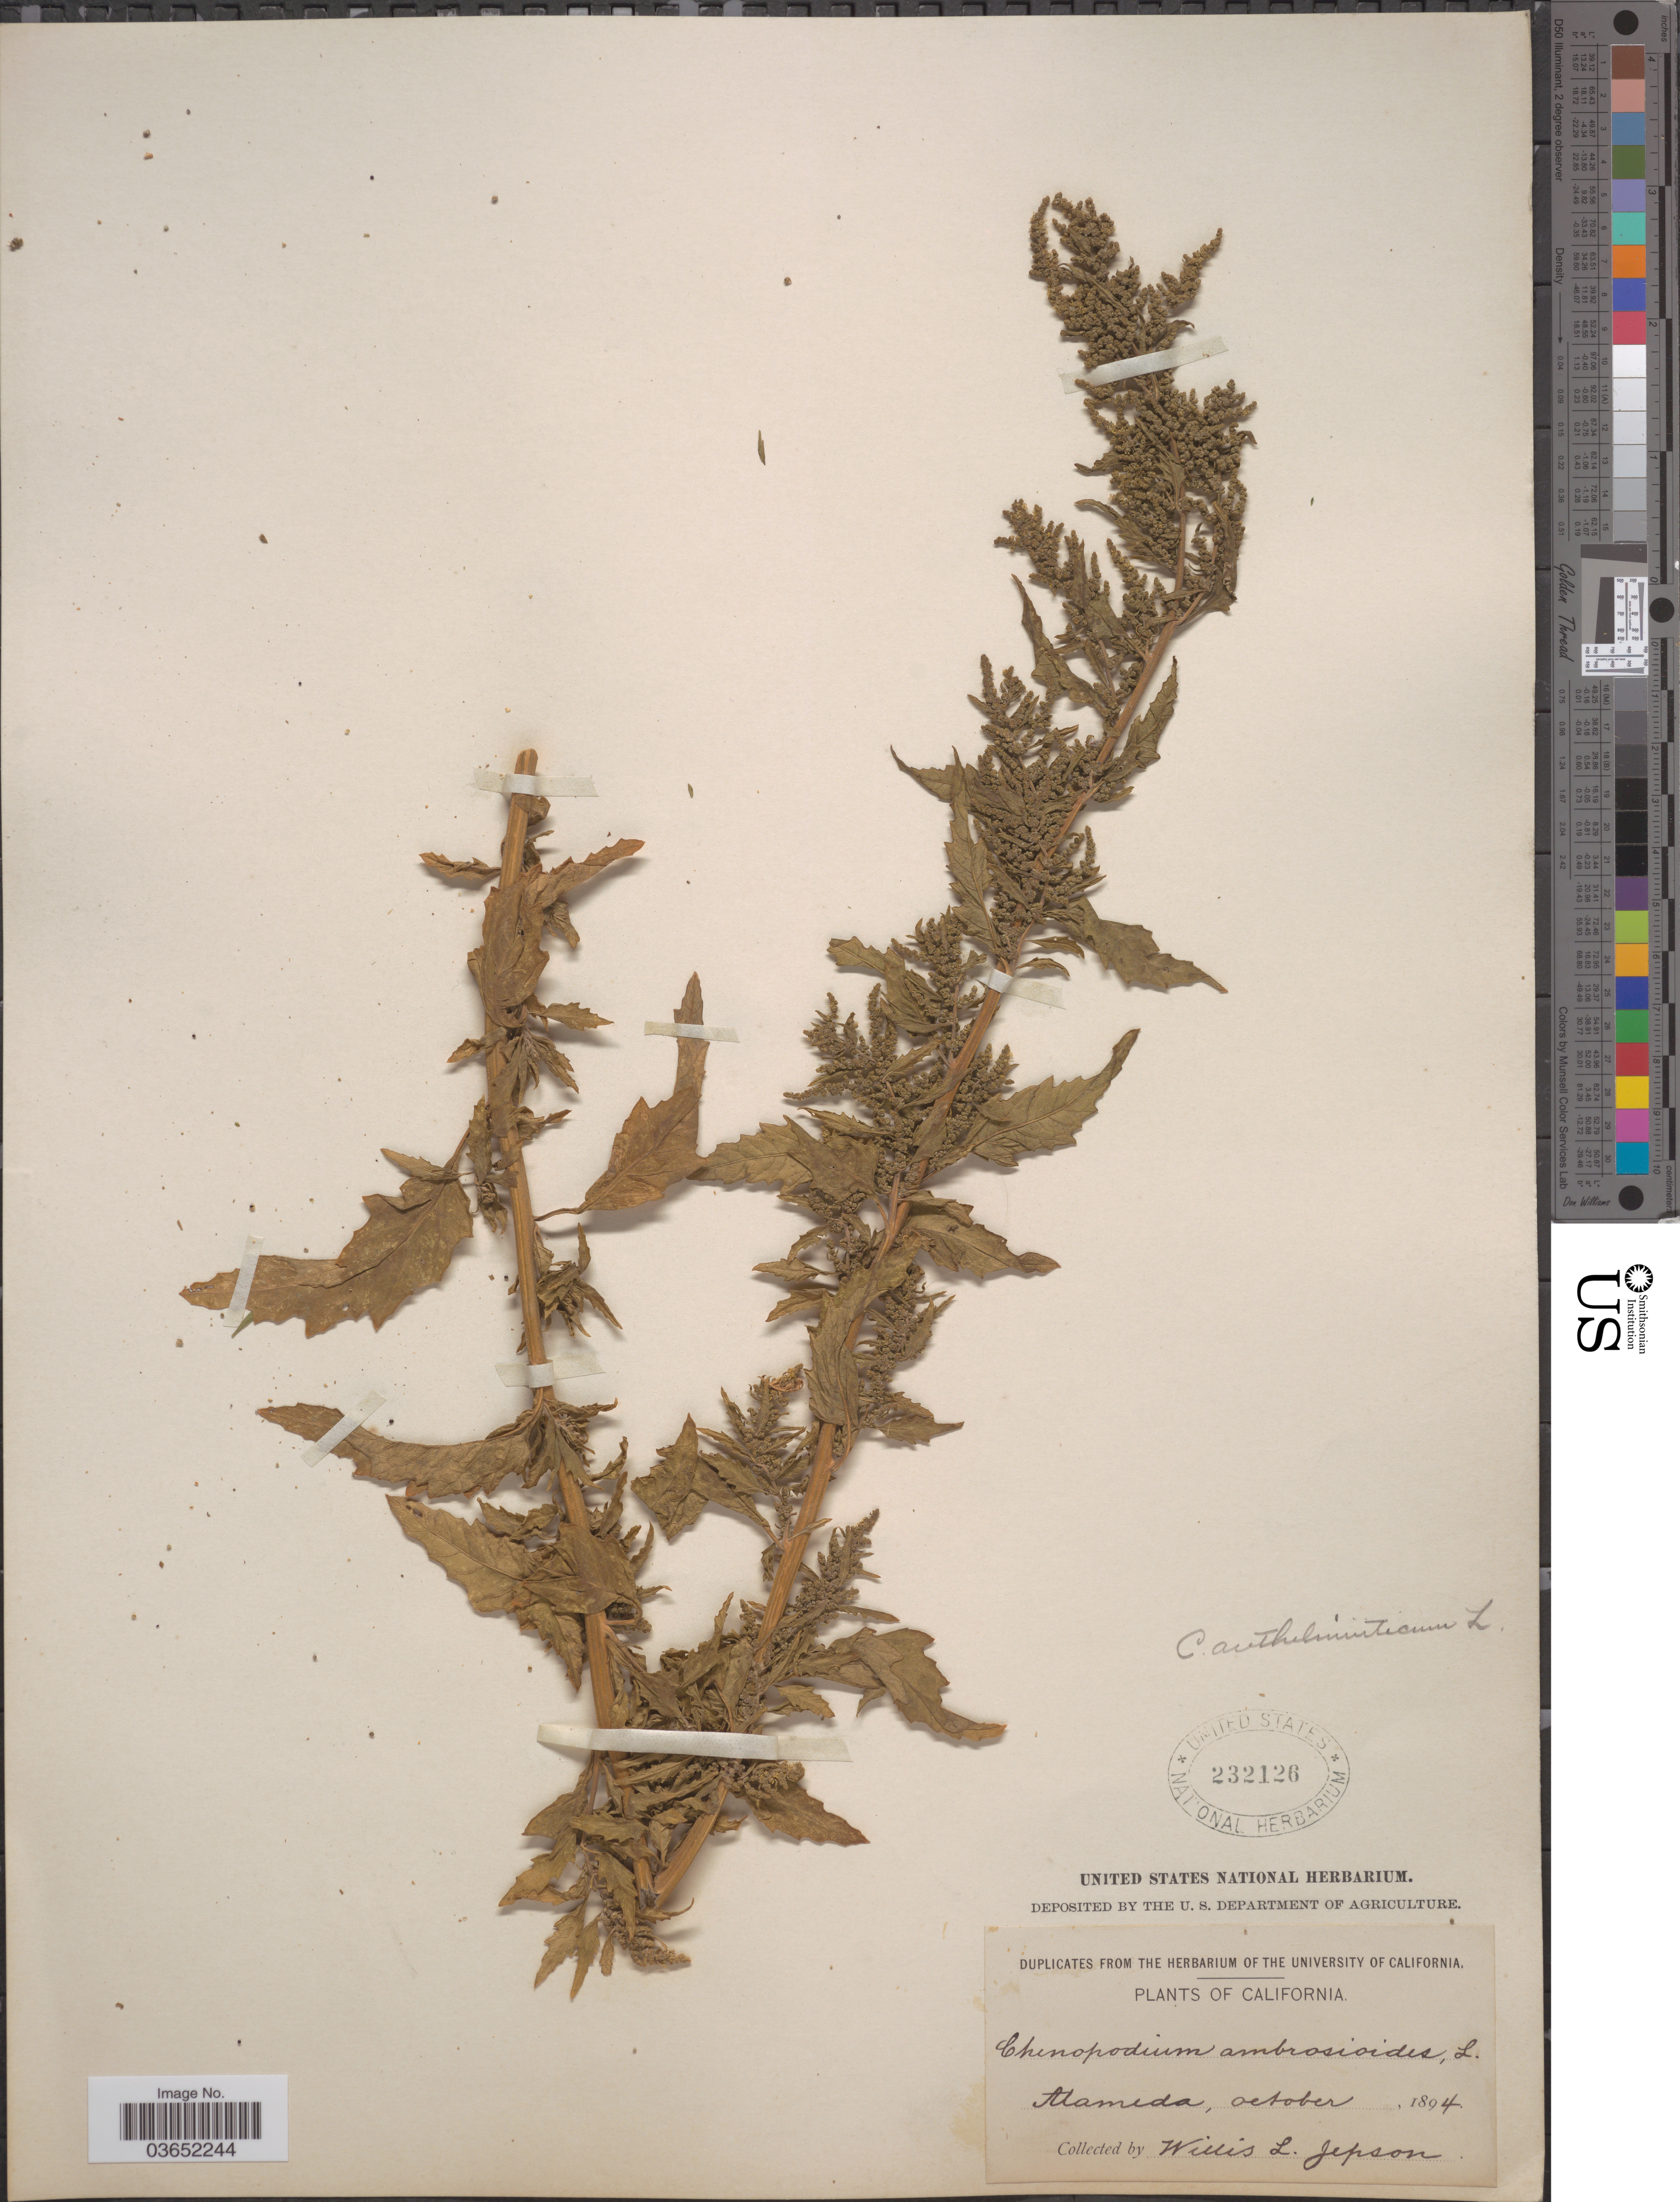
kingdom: Plantae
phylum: Tracheophyta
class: Magnoliopsida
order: Caryophyllales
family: Amaranthaceae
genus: Chenopodium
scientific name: Chenopodium ambrosioides var. anthelminticum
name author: (L.) A. Gray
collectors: W. L. Jepson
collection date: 1894-10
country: United States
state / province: California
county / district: Alameda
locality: Alameda.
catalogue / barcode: US 232126